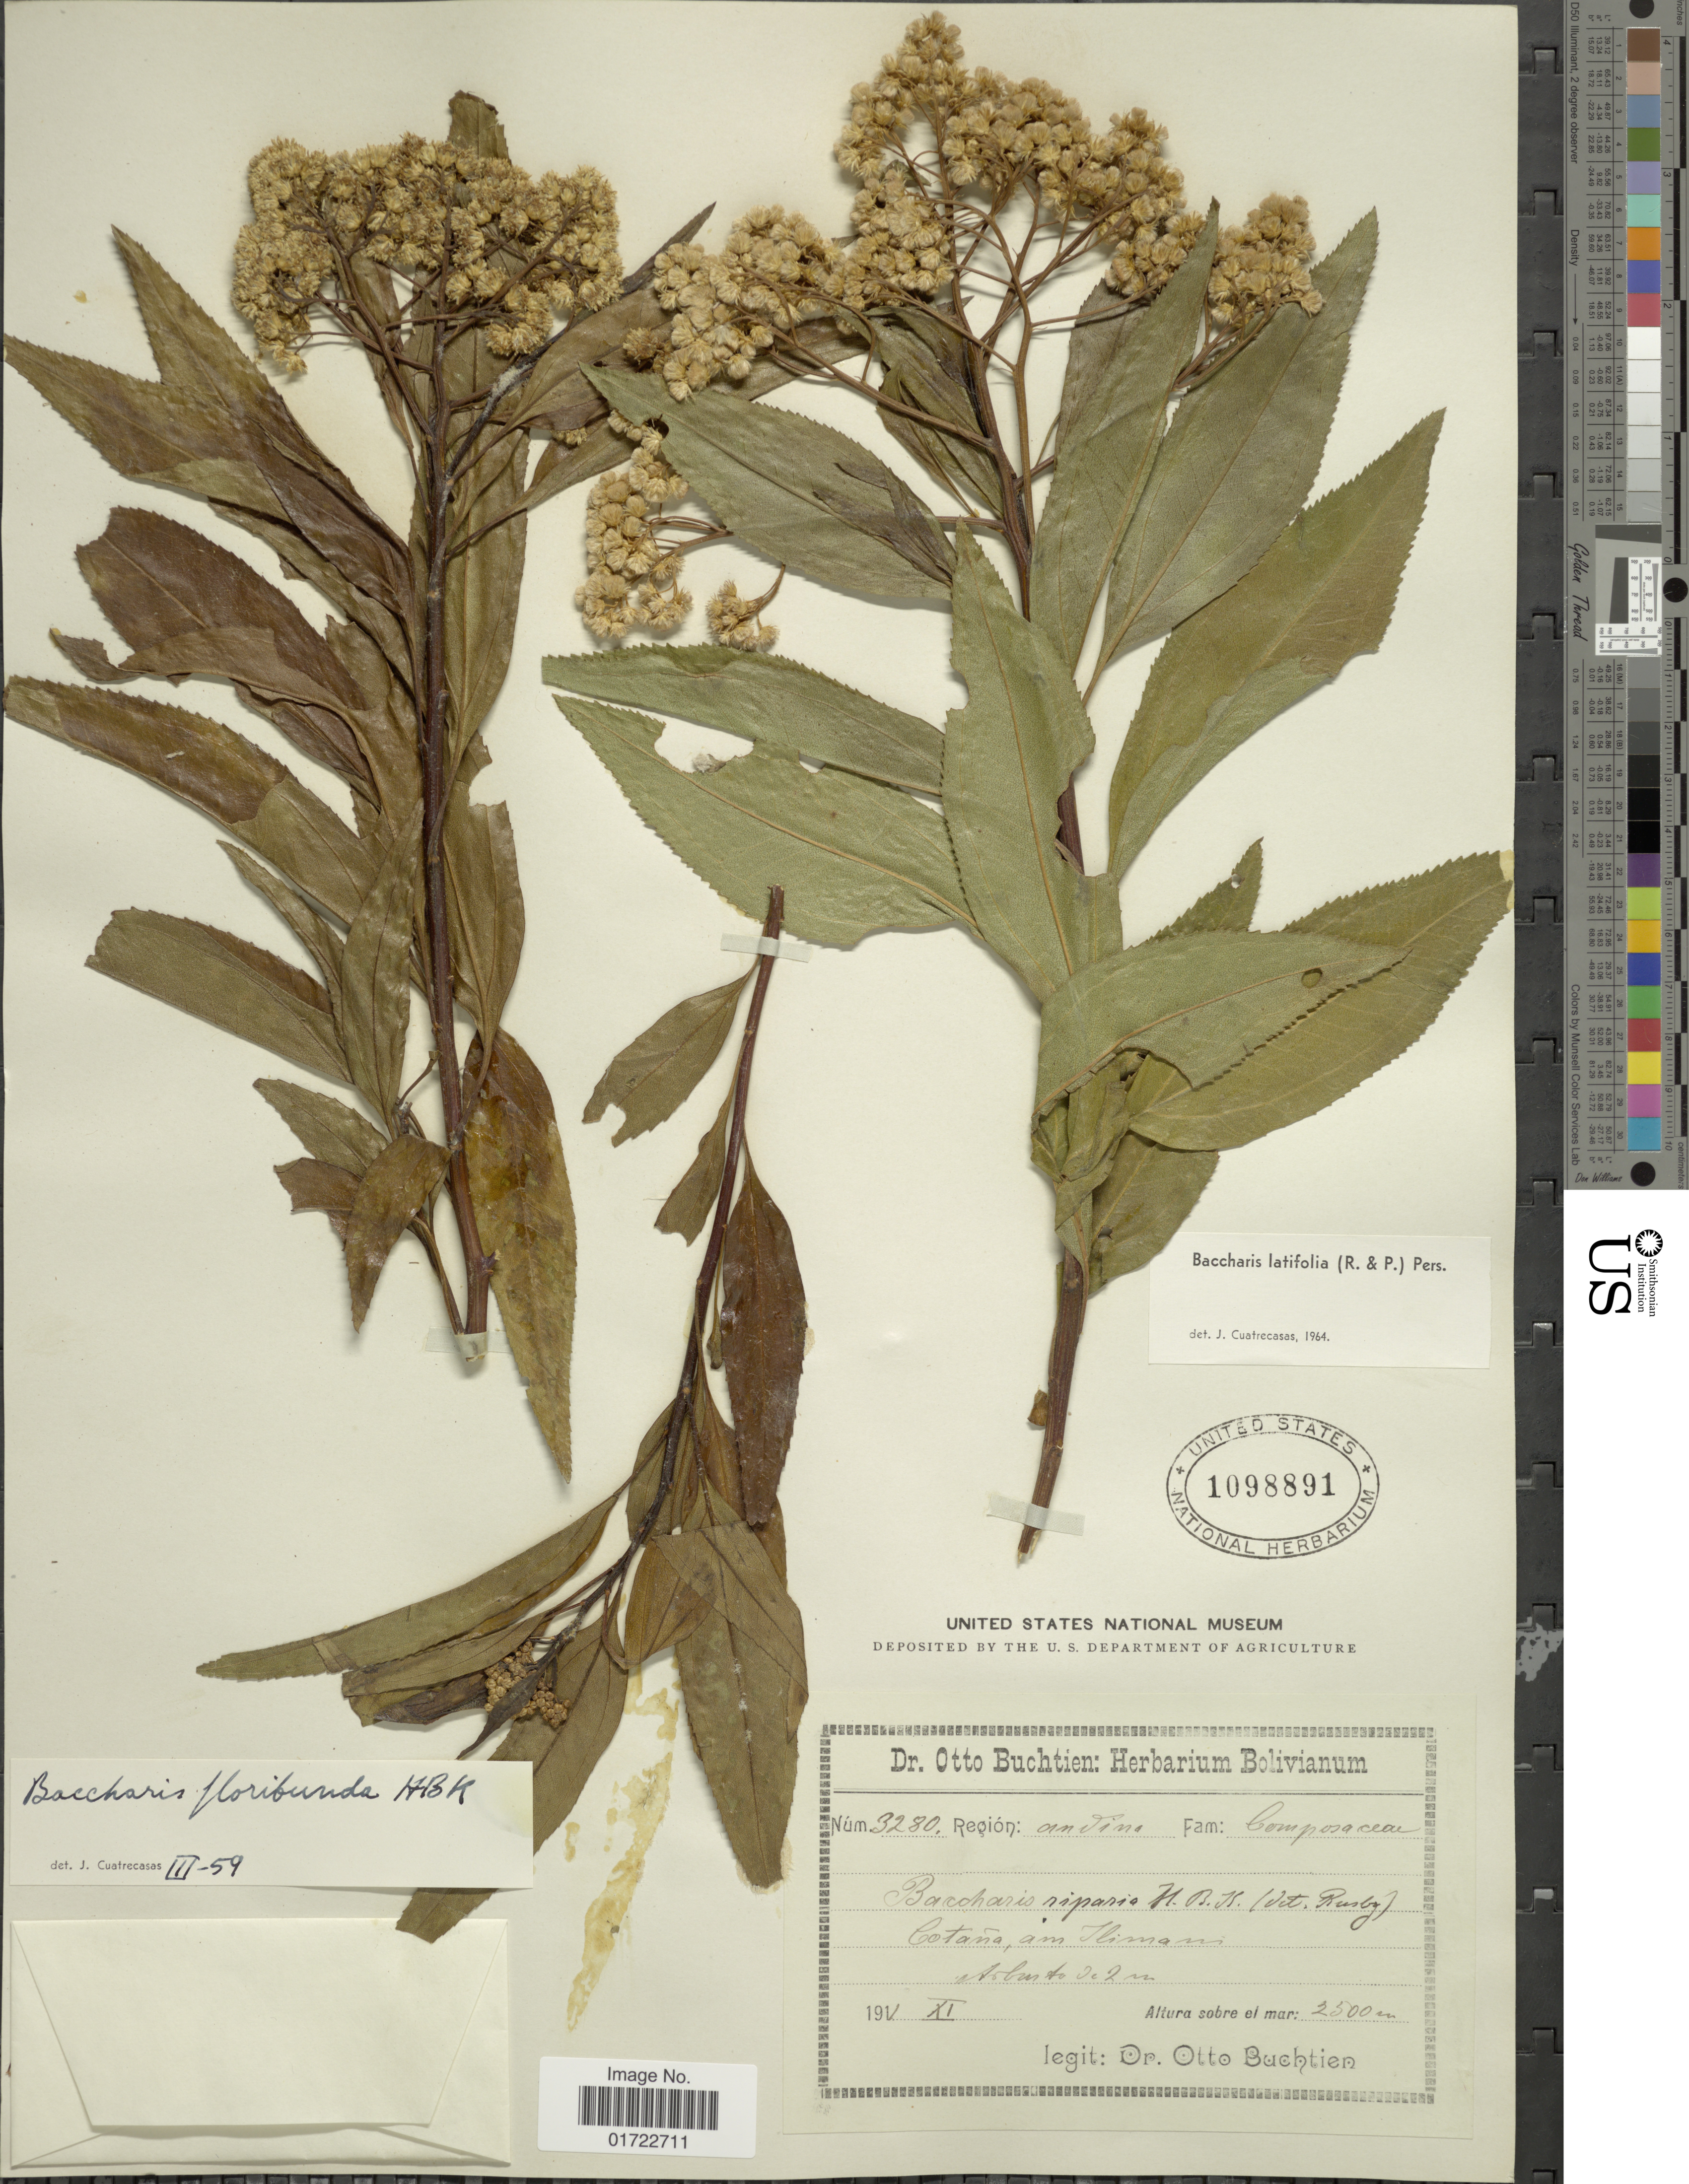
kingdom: Plantae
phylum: Tracheophyta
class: Magnoliopsida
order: Asterales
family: Asteraceae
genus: Baccharis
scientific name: Baccharis latifolia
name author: (Ruiz & Pav.) Pers.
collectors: O. Buchtien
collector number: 3280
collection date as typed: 195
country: Bolivia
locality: Cotaña, am Fliman.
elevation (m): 2500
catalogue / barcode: US 1098891